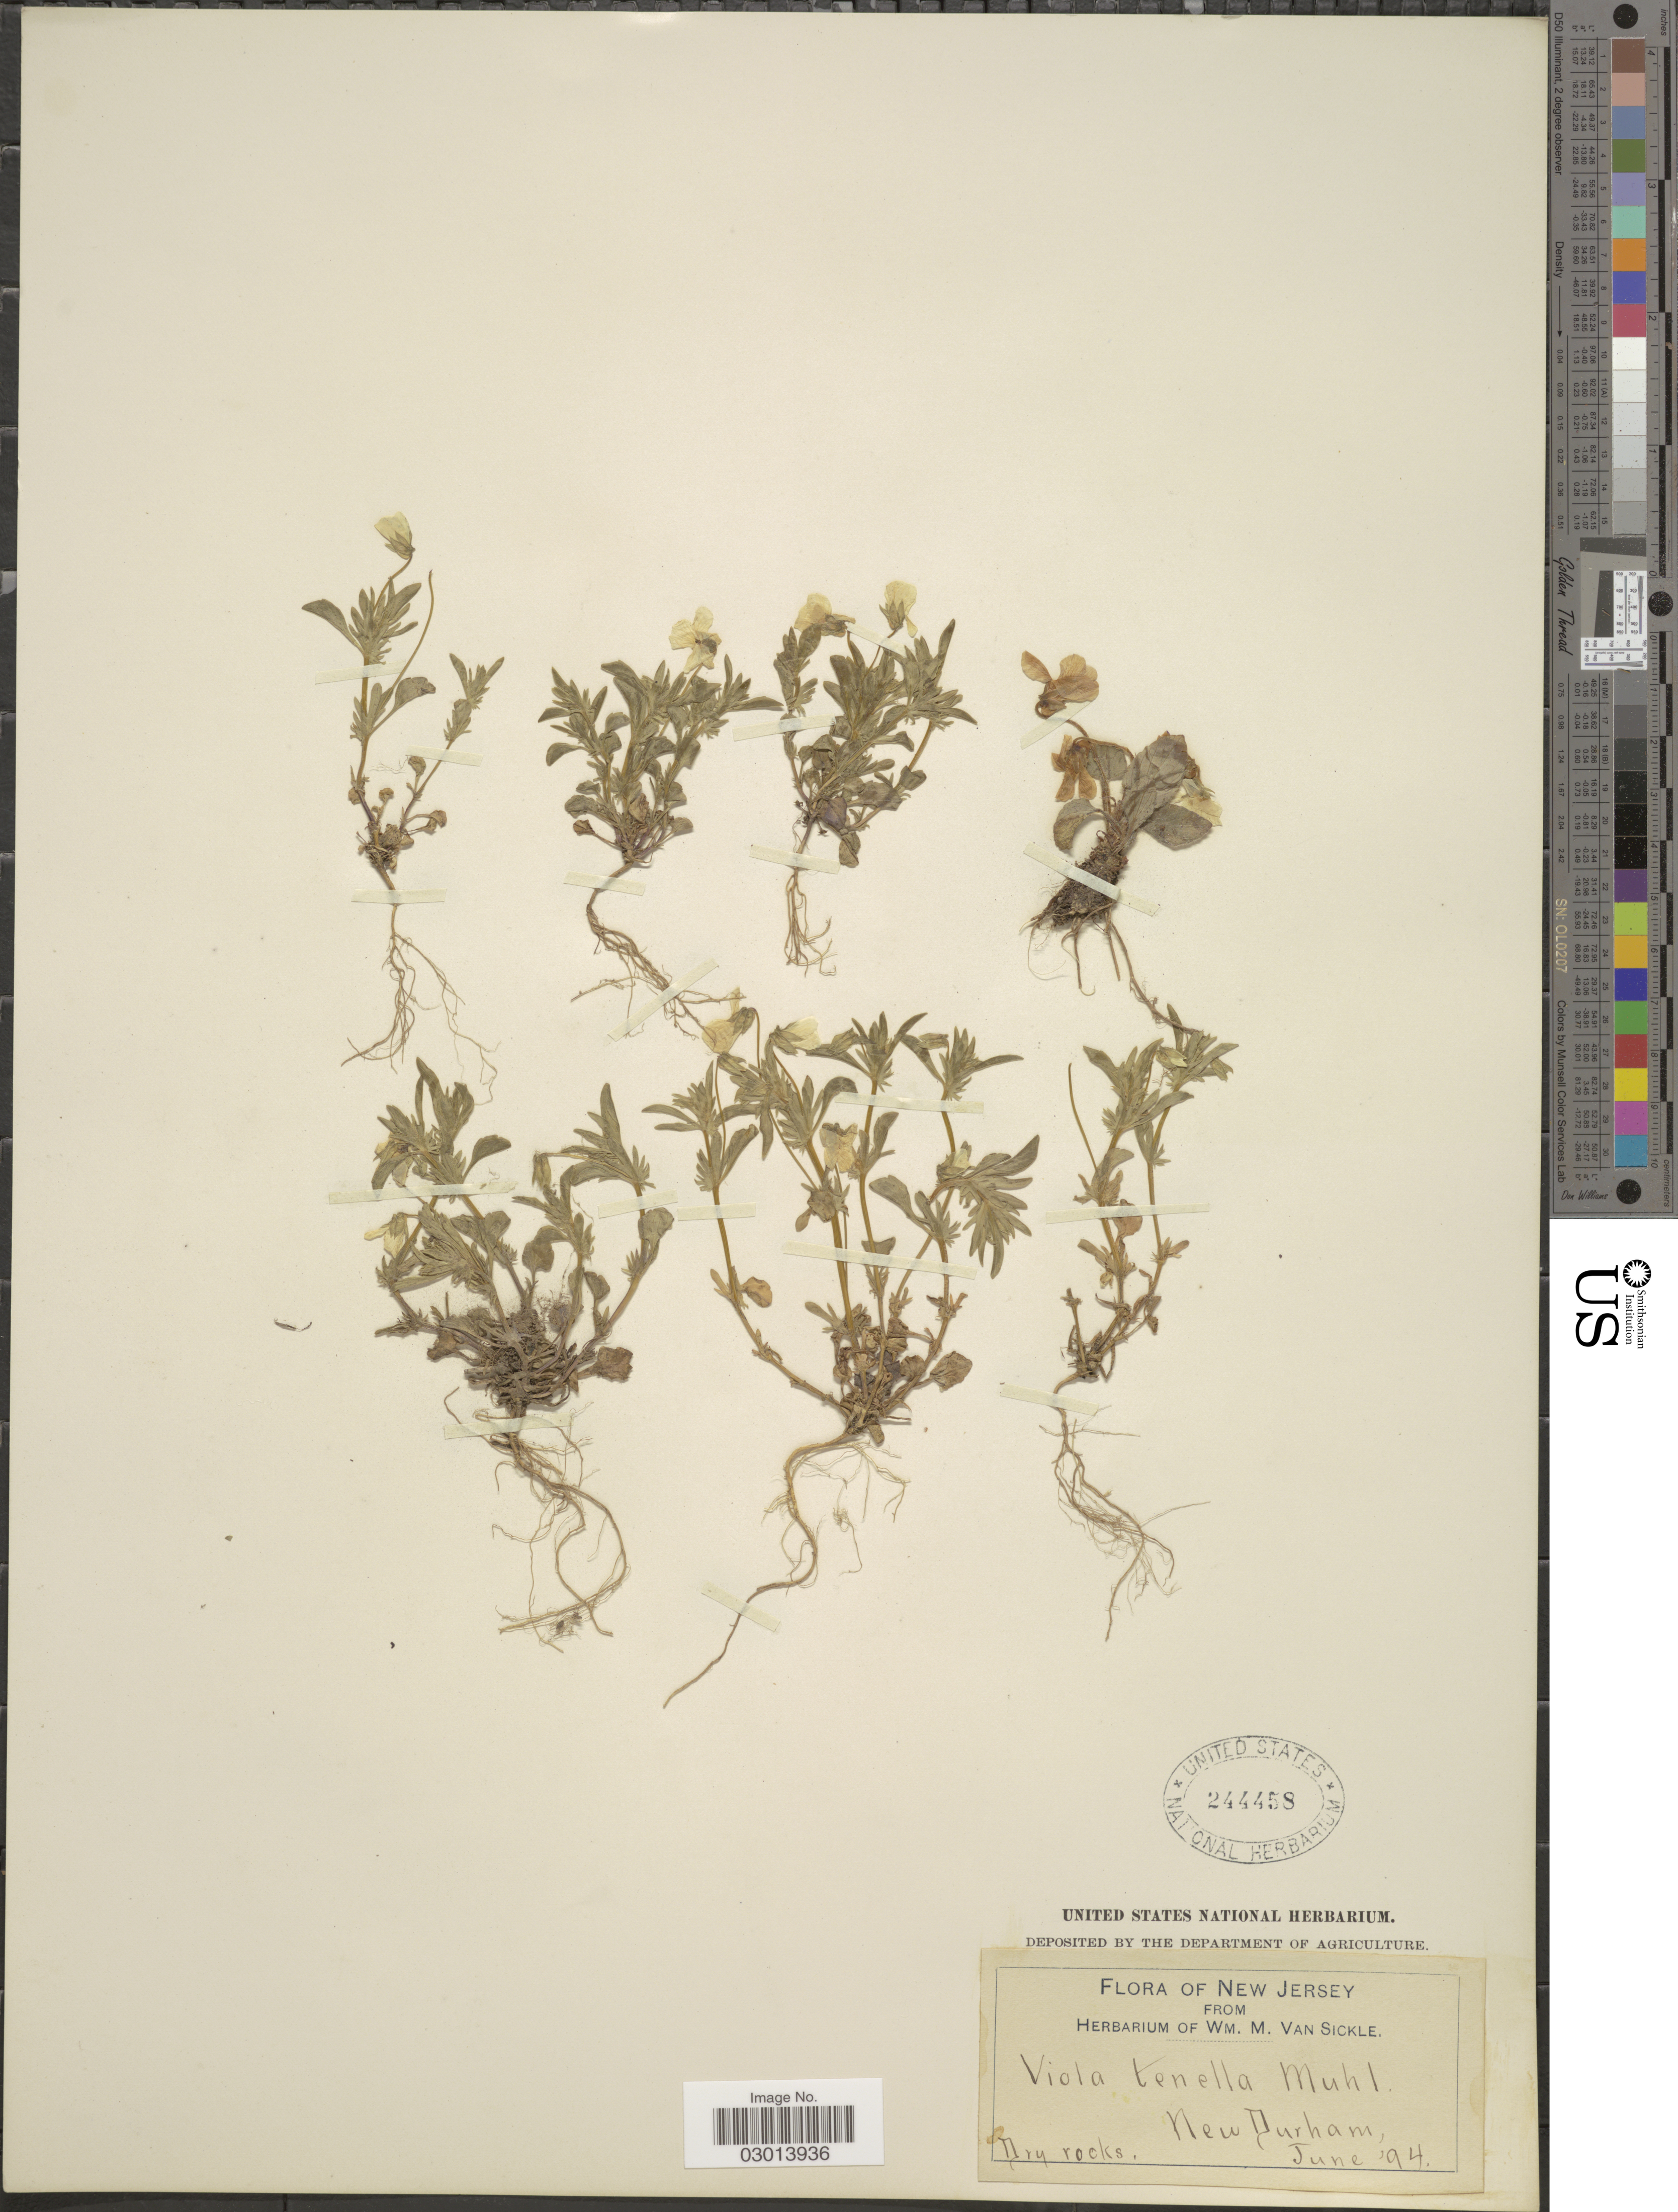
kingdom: Plantae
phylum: Tracheophyta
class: Magnoliopsida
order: Malpighiales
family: Violaceae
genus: Viola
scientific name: Viola rafinesquei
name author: Greene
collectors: ex herb. Wm. M. Van Sickle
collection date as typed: Transcribed d/m/y: /6/94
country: United States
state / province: New Jersey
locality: New Durham.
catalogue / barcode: US 244458